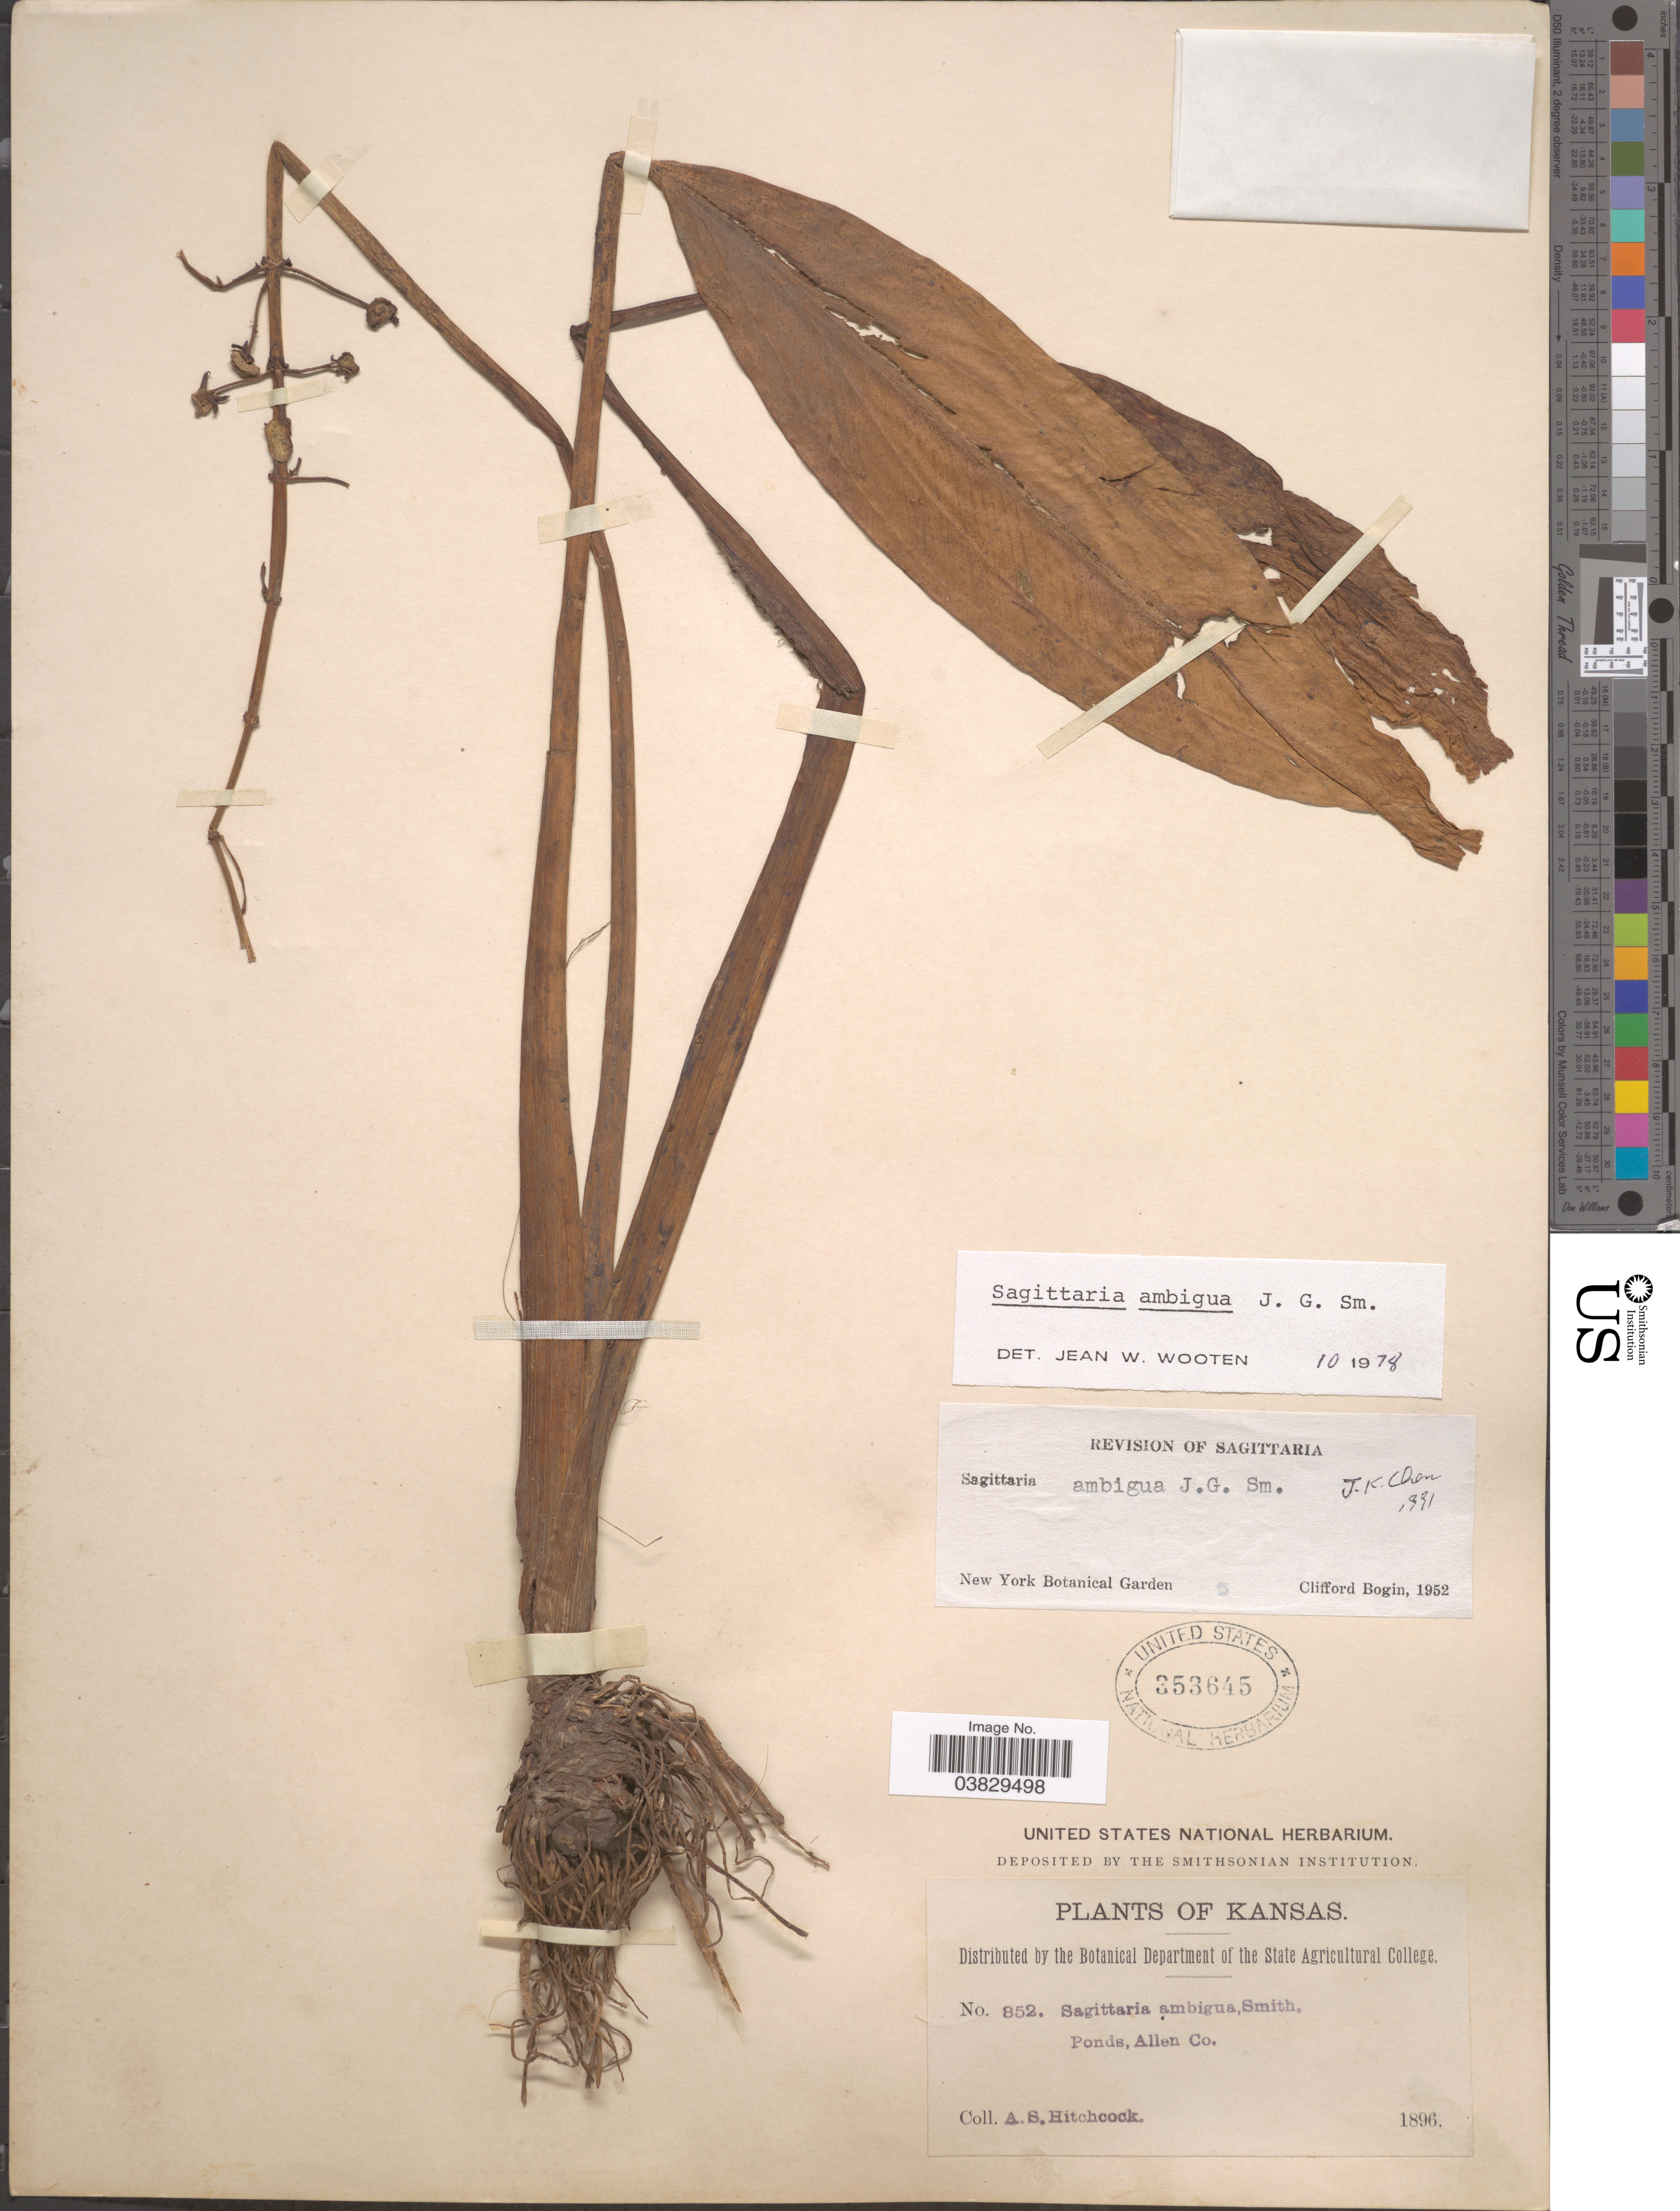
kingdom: Plantae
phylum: Tracheophyta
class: Liliopsida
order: Alismatales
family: Alismataceae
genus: Sagittaria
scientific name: Sagittaria ambigua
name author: J.G. Sm.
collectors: A. S. Hitchcock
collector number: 852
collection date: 1896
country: United States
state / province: Kansas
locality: Ponds, Allen Co.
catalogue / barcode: US 353645